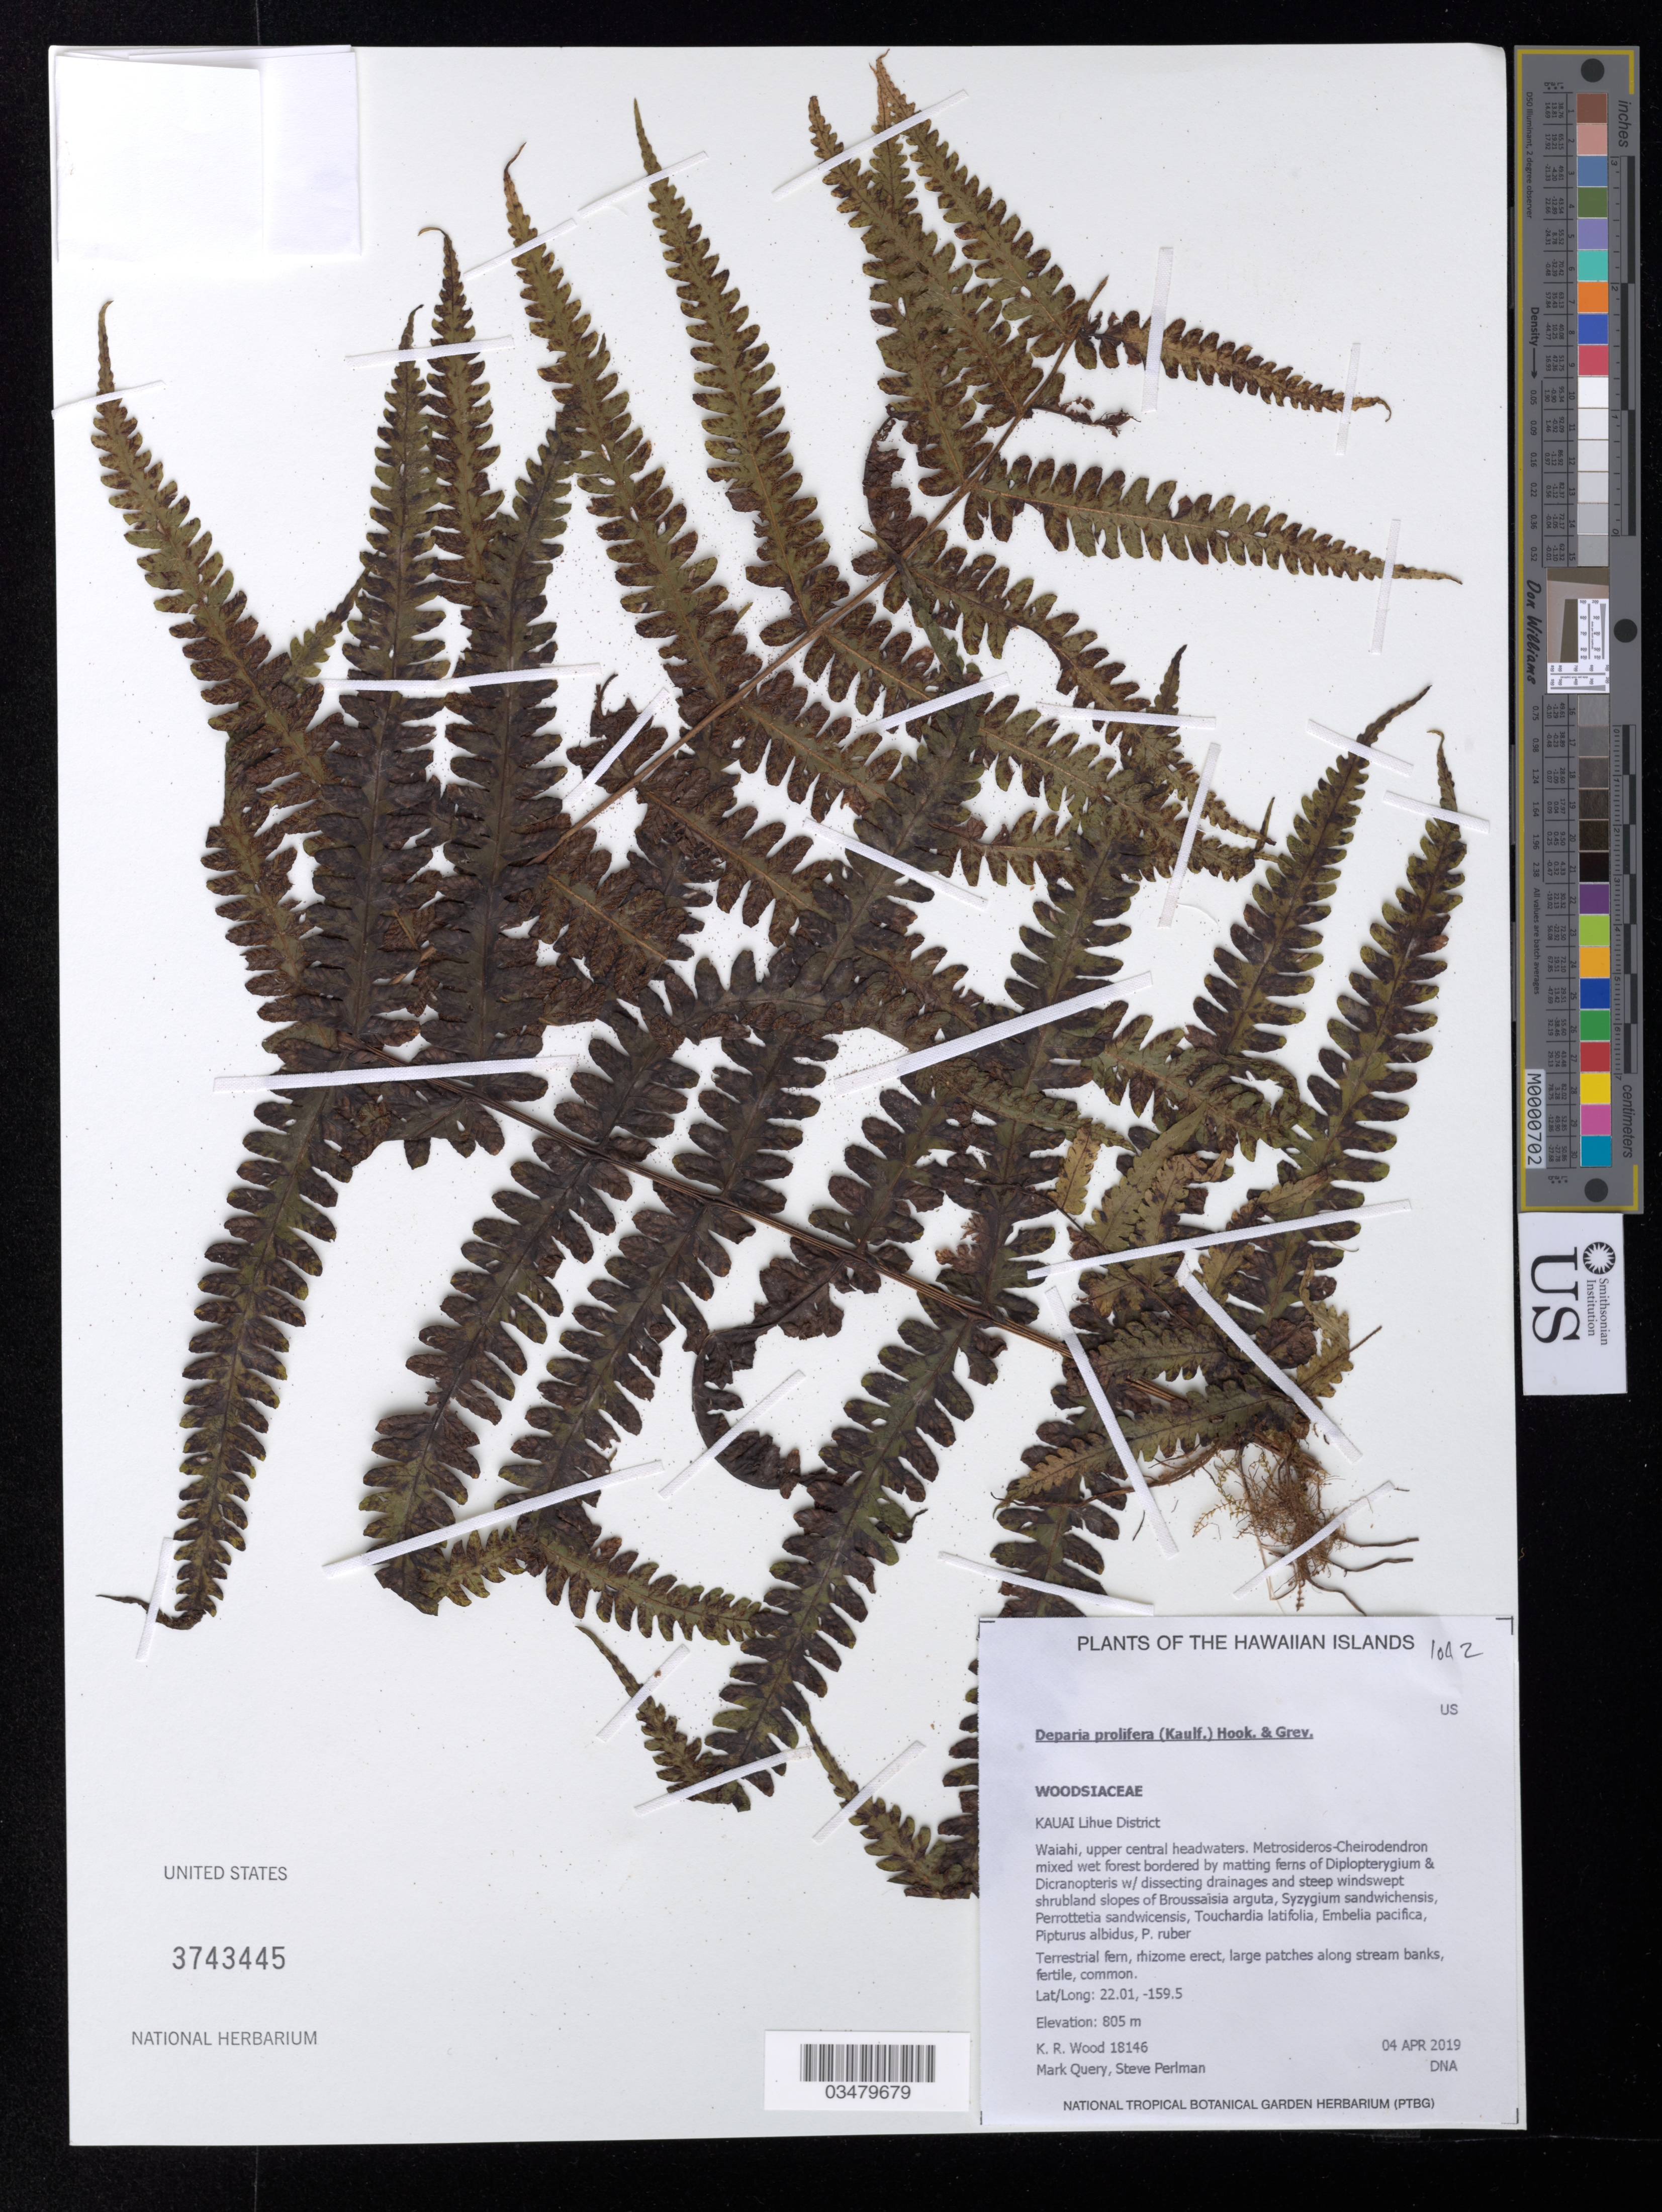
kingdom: Plantae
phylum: Tracheophyta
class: Polypodiopsida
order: Polypodiales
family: Athyriaceae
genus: Deparia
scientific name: Deparia prolifera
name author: (Kaulf.) Hook. & Grev.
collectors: K. R. Wood, M. Query & S. P. Perlman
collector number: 18146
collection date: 2019-04-04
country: United States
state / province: Hawaii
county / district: Kauai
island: Kaua'i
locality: Lihue District, Waiahi, upper central headwaters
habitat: Mixed wet forest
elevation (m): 805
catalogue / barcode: US 3743445